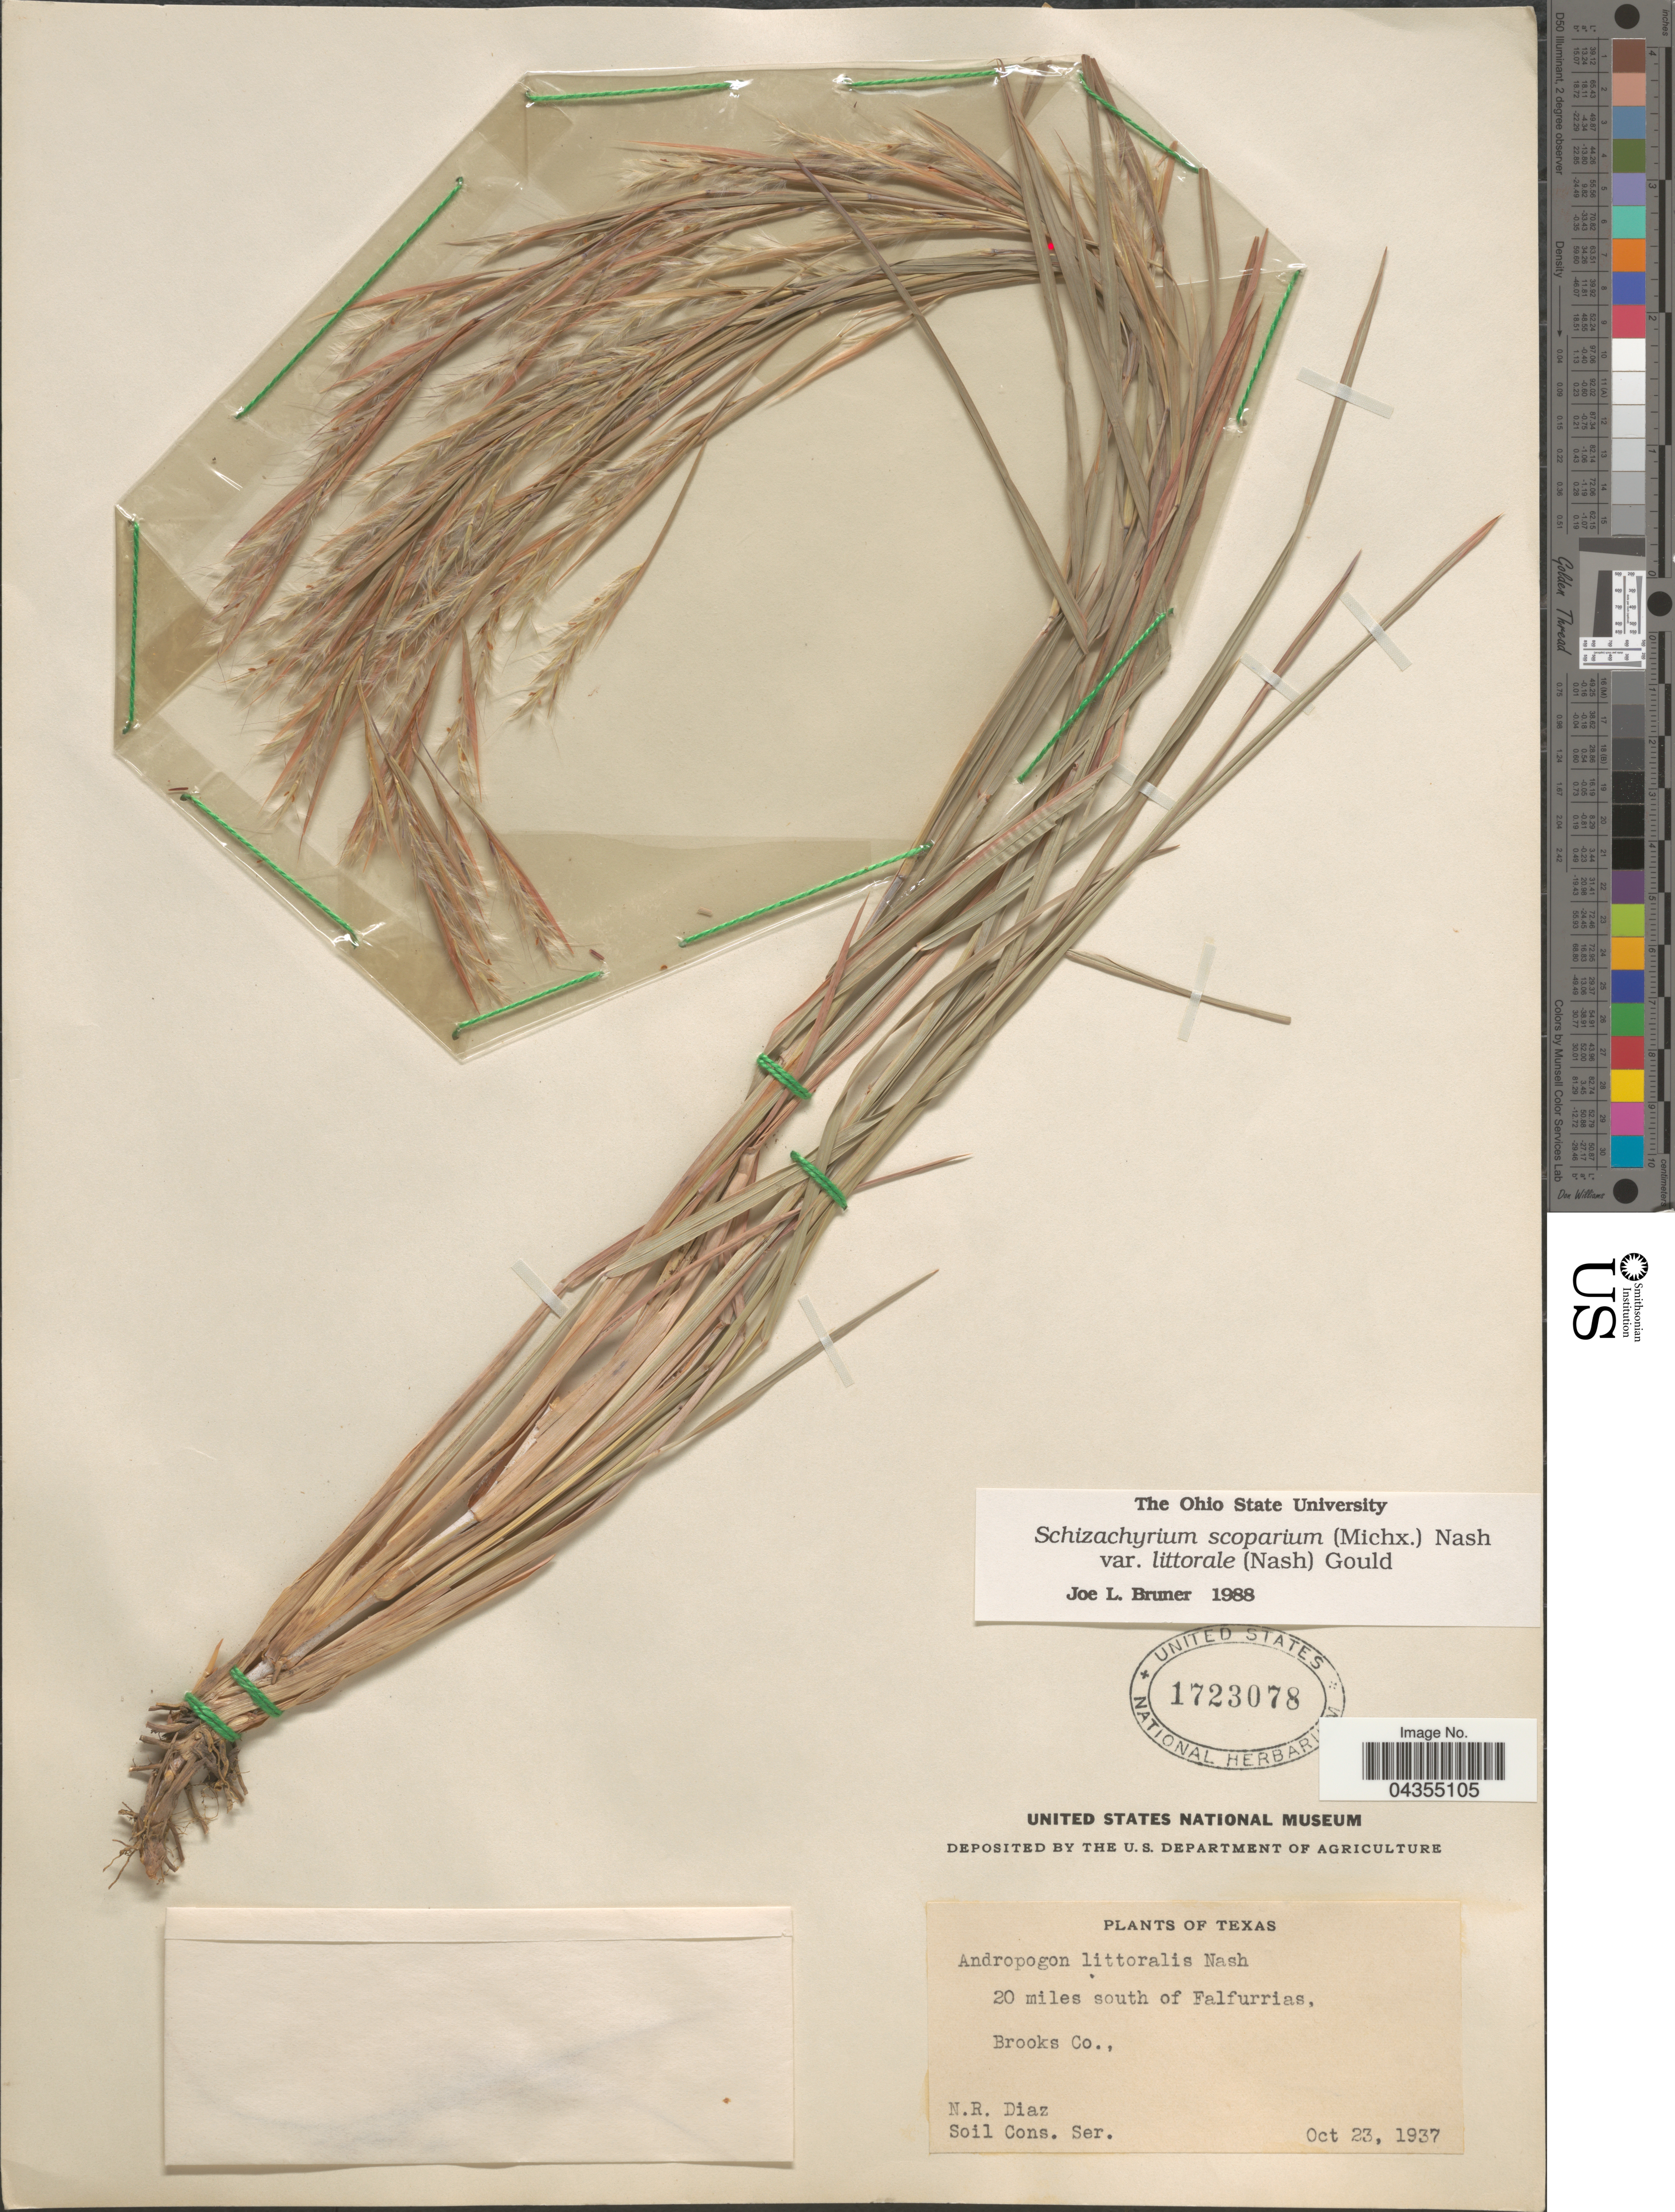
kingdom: Plantae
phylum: Tracheophyta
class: Liliopsida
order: Poales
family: Poaceae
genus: Schizachyrium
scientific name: Schizachyrium scoparium var. littorale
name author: (Nash) Gould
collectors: N. Diaz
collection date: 1937-10-23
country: United States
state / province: Texas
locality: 20 miles south of Falfurrias. Brooks Co.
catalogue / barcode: US 1723078